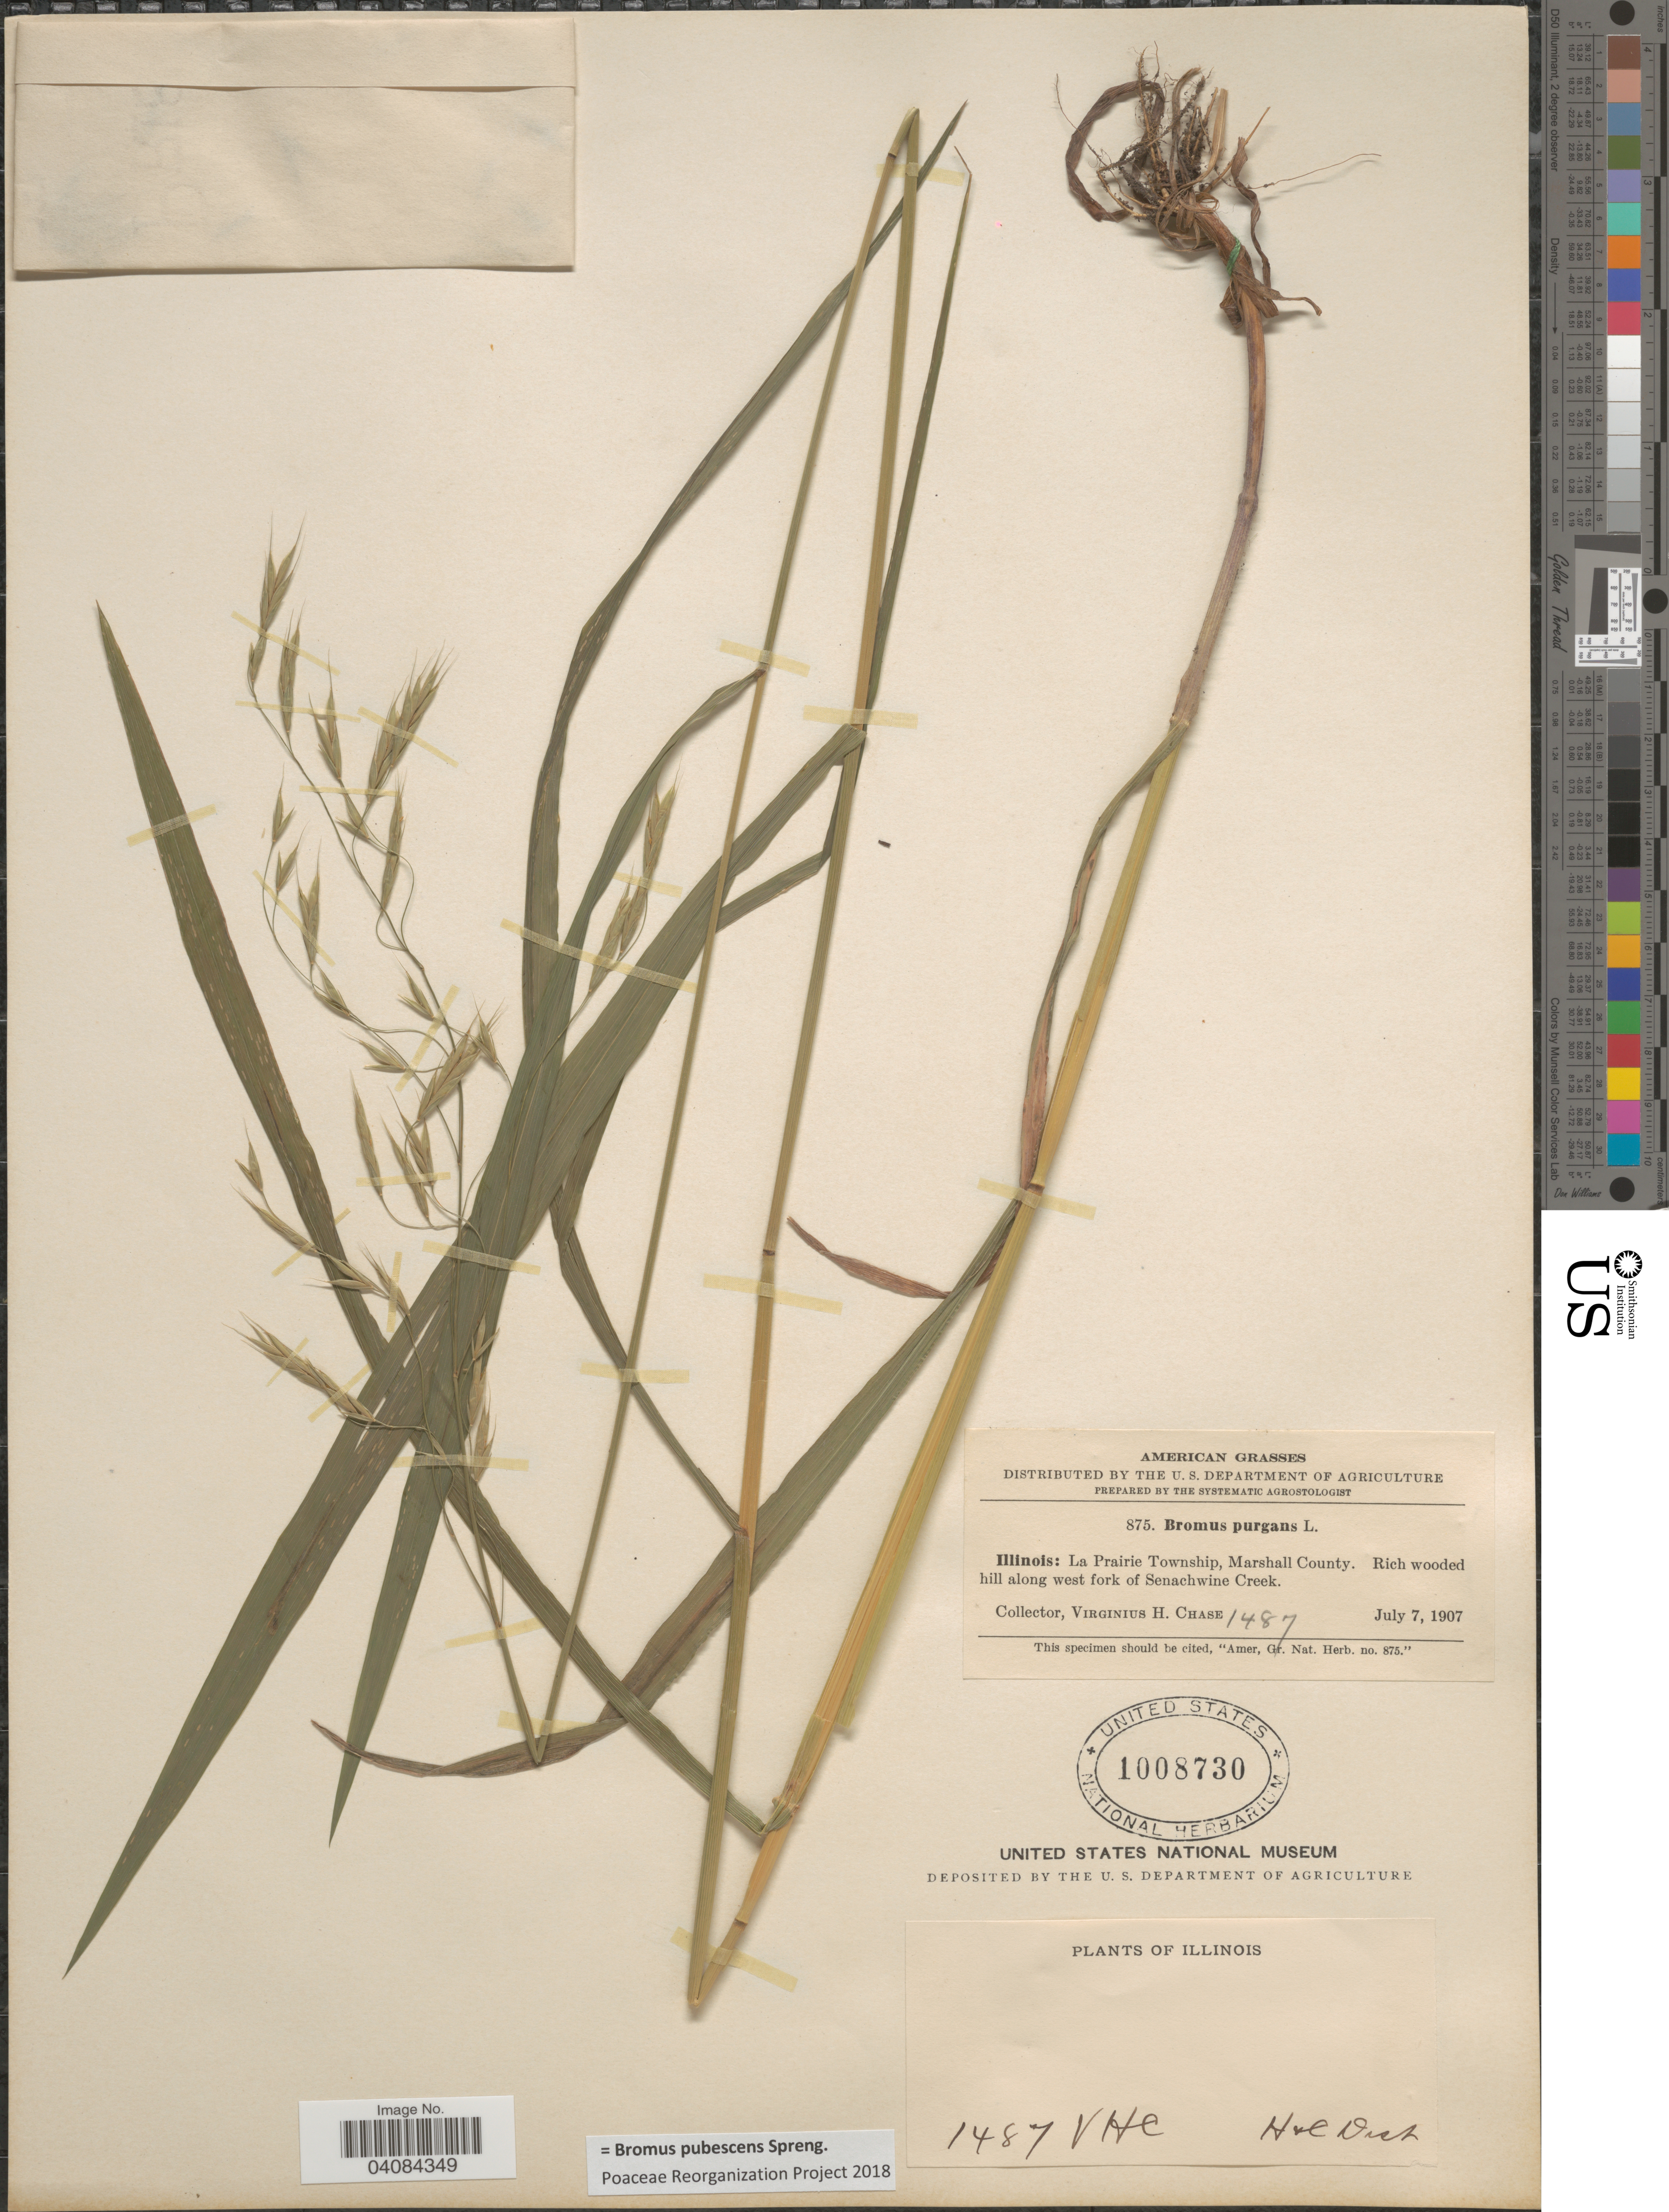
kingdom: Plantae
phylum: Tracheophyta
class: Liliopsida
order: Poales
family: Poaceae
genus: Bromus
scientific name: Bromus pubescens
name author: Muhl. ex Willd.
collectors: V. H. Chase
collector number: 1487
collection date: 1907-07-07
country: United States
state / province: Illinois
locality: La Prairie Township, Marshall County. Rich wooded hill along west fork of Senachwine Creek.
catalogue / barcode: US 1008730